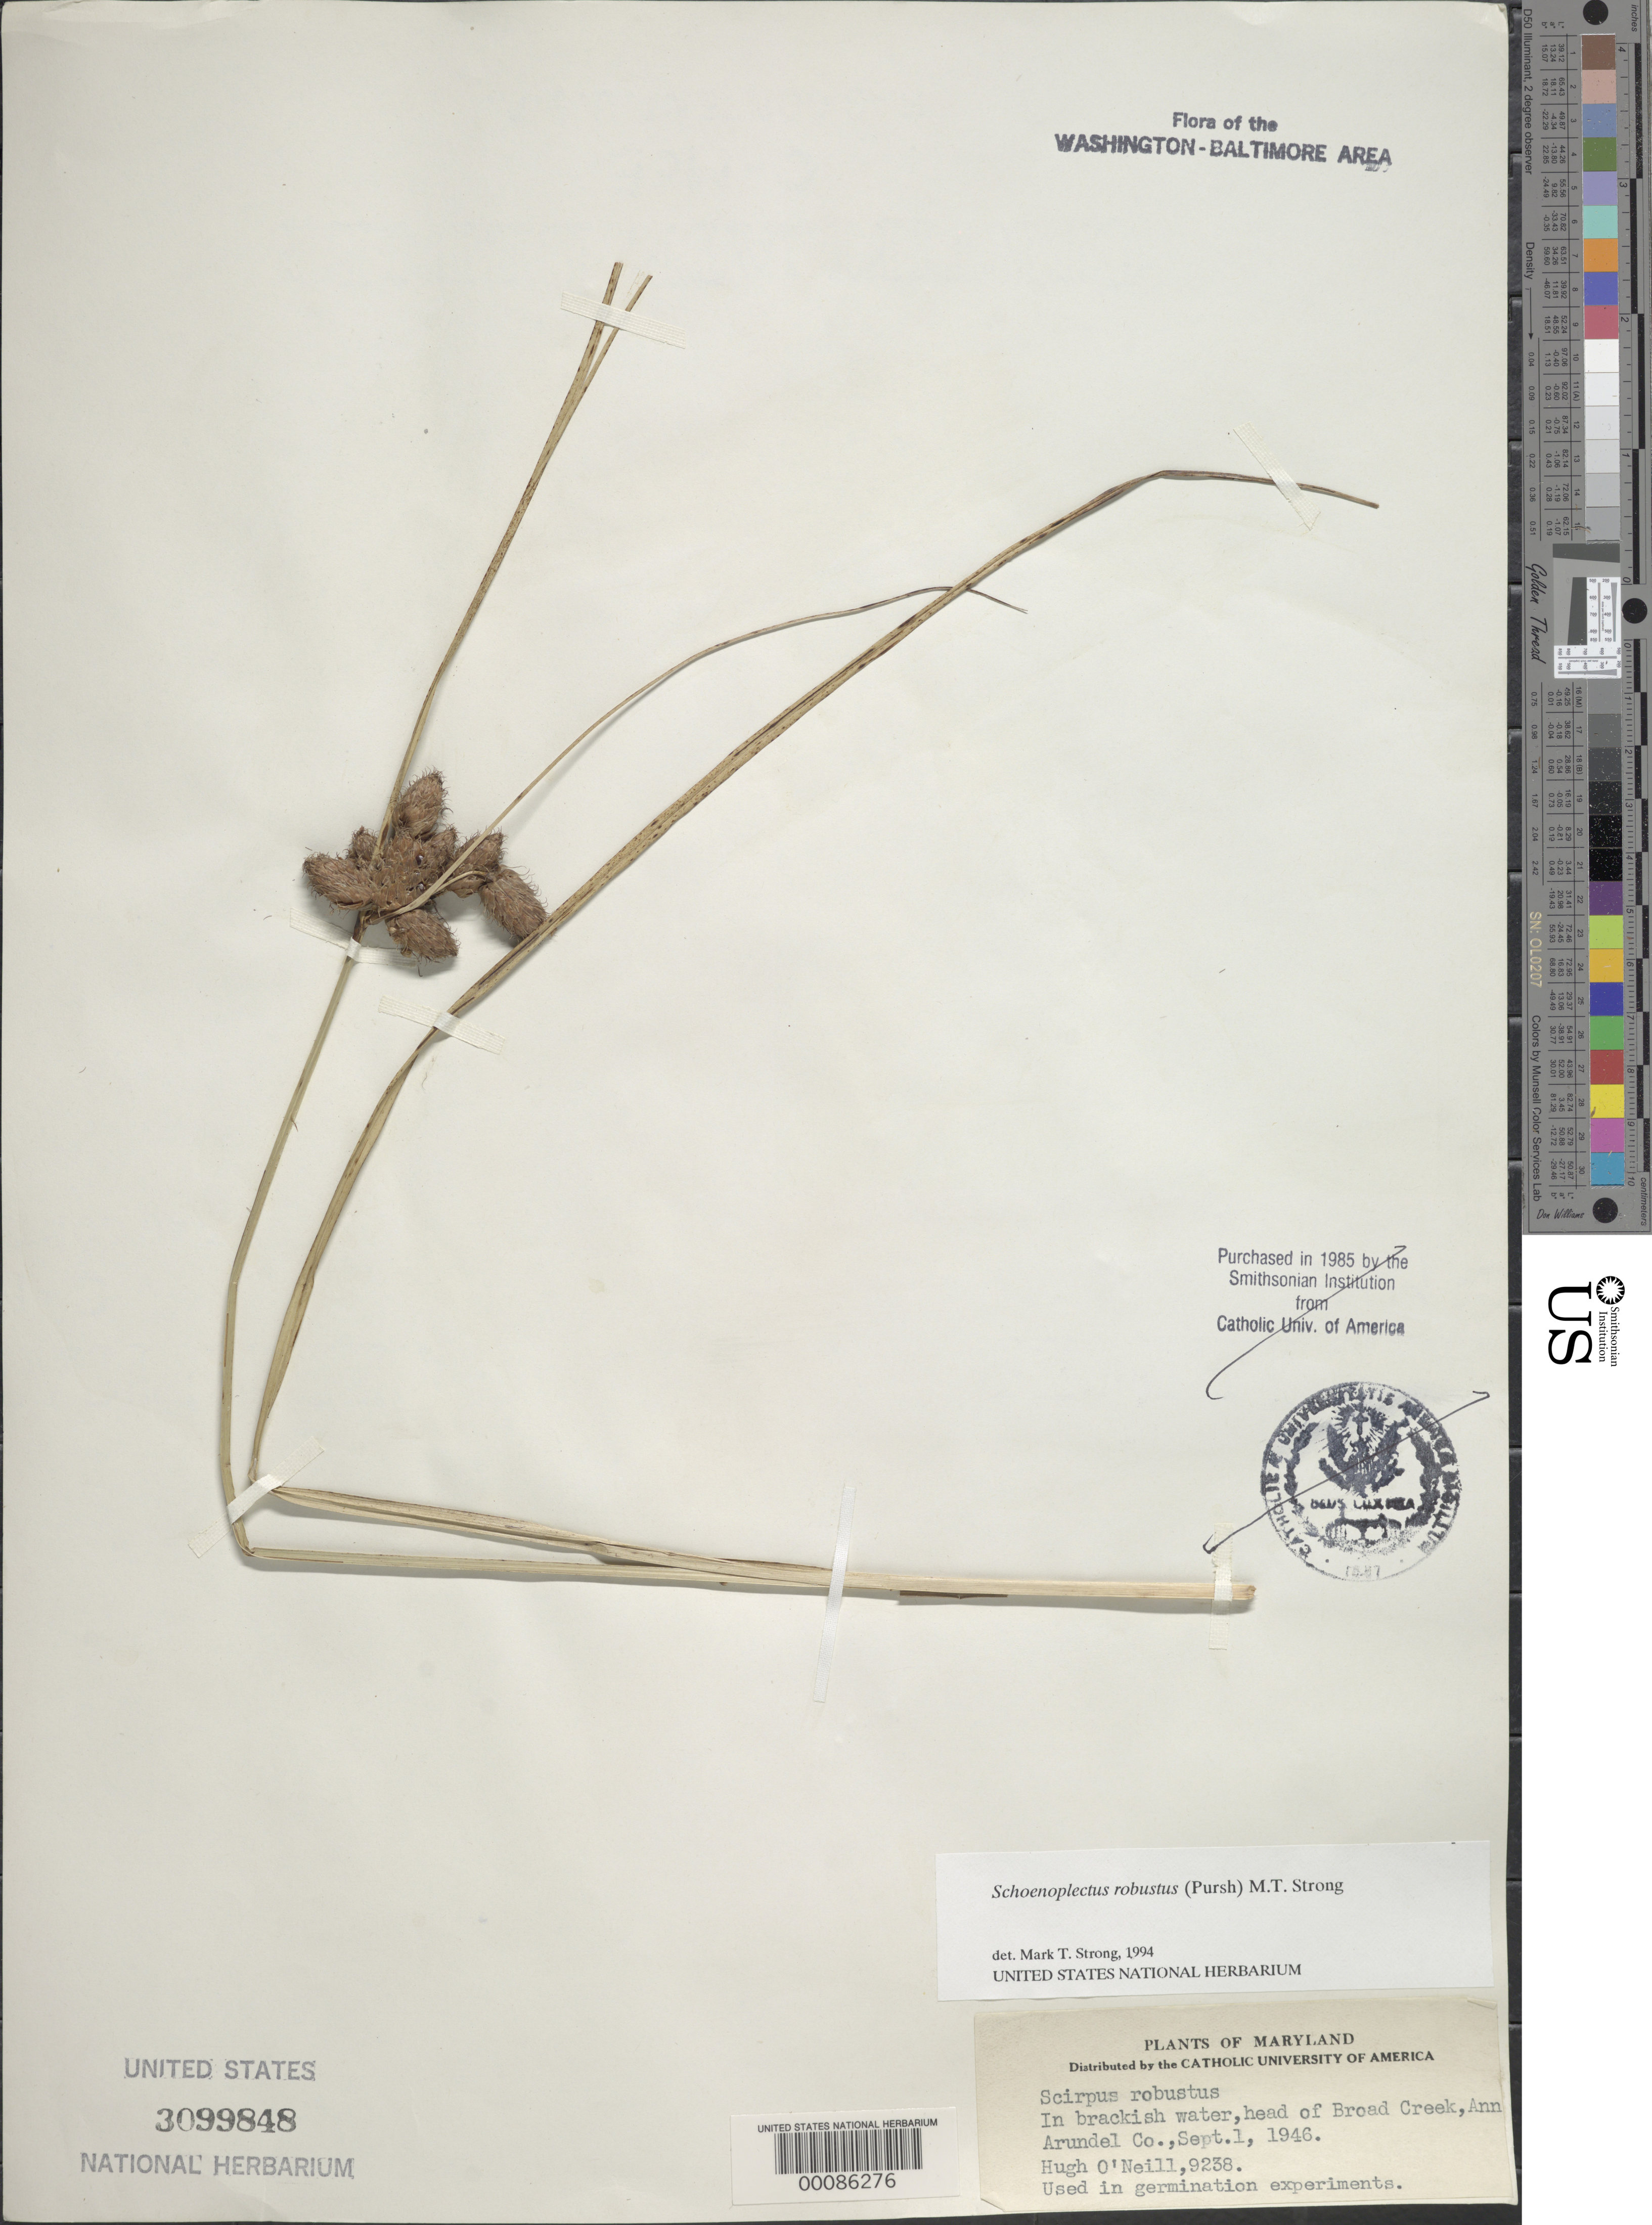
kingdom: Plantae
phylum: Tracheophyta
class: Liliopsida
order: Poales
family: Cyperaceae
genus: Bolboschoenus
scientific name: Bolboschoenus robustus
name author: (Pursh) Soják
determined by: Strong, M. T., (US), Smithsonian Institution - National Museum of Natural History (UNITED STATES)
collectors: H. O'Neill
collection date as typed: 01 Sep 1946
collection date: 1946-09-01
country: United States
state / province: Maryland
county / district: Anne Arundel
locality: Broad Creek north end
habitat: Brackish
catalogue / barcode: US 3099848